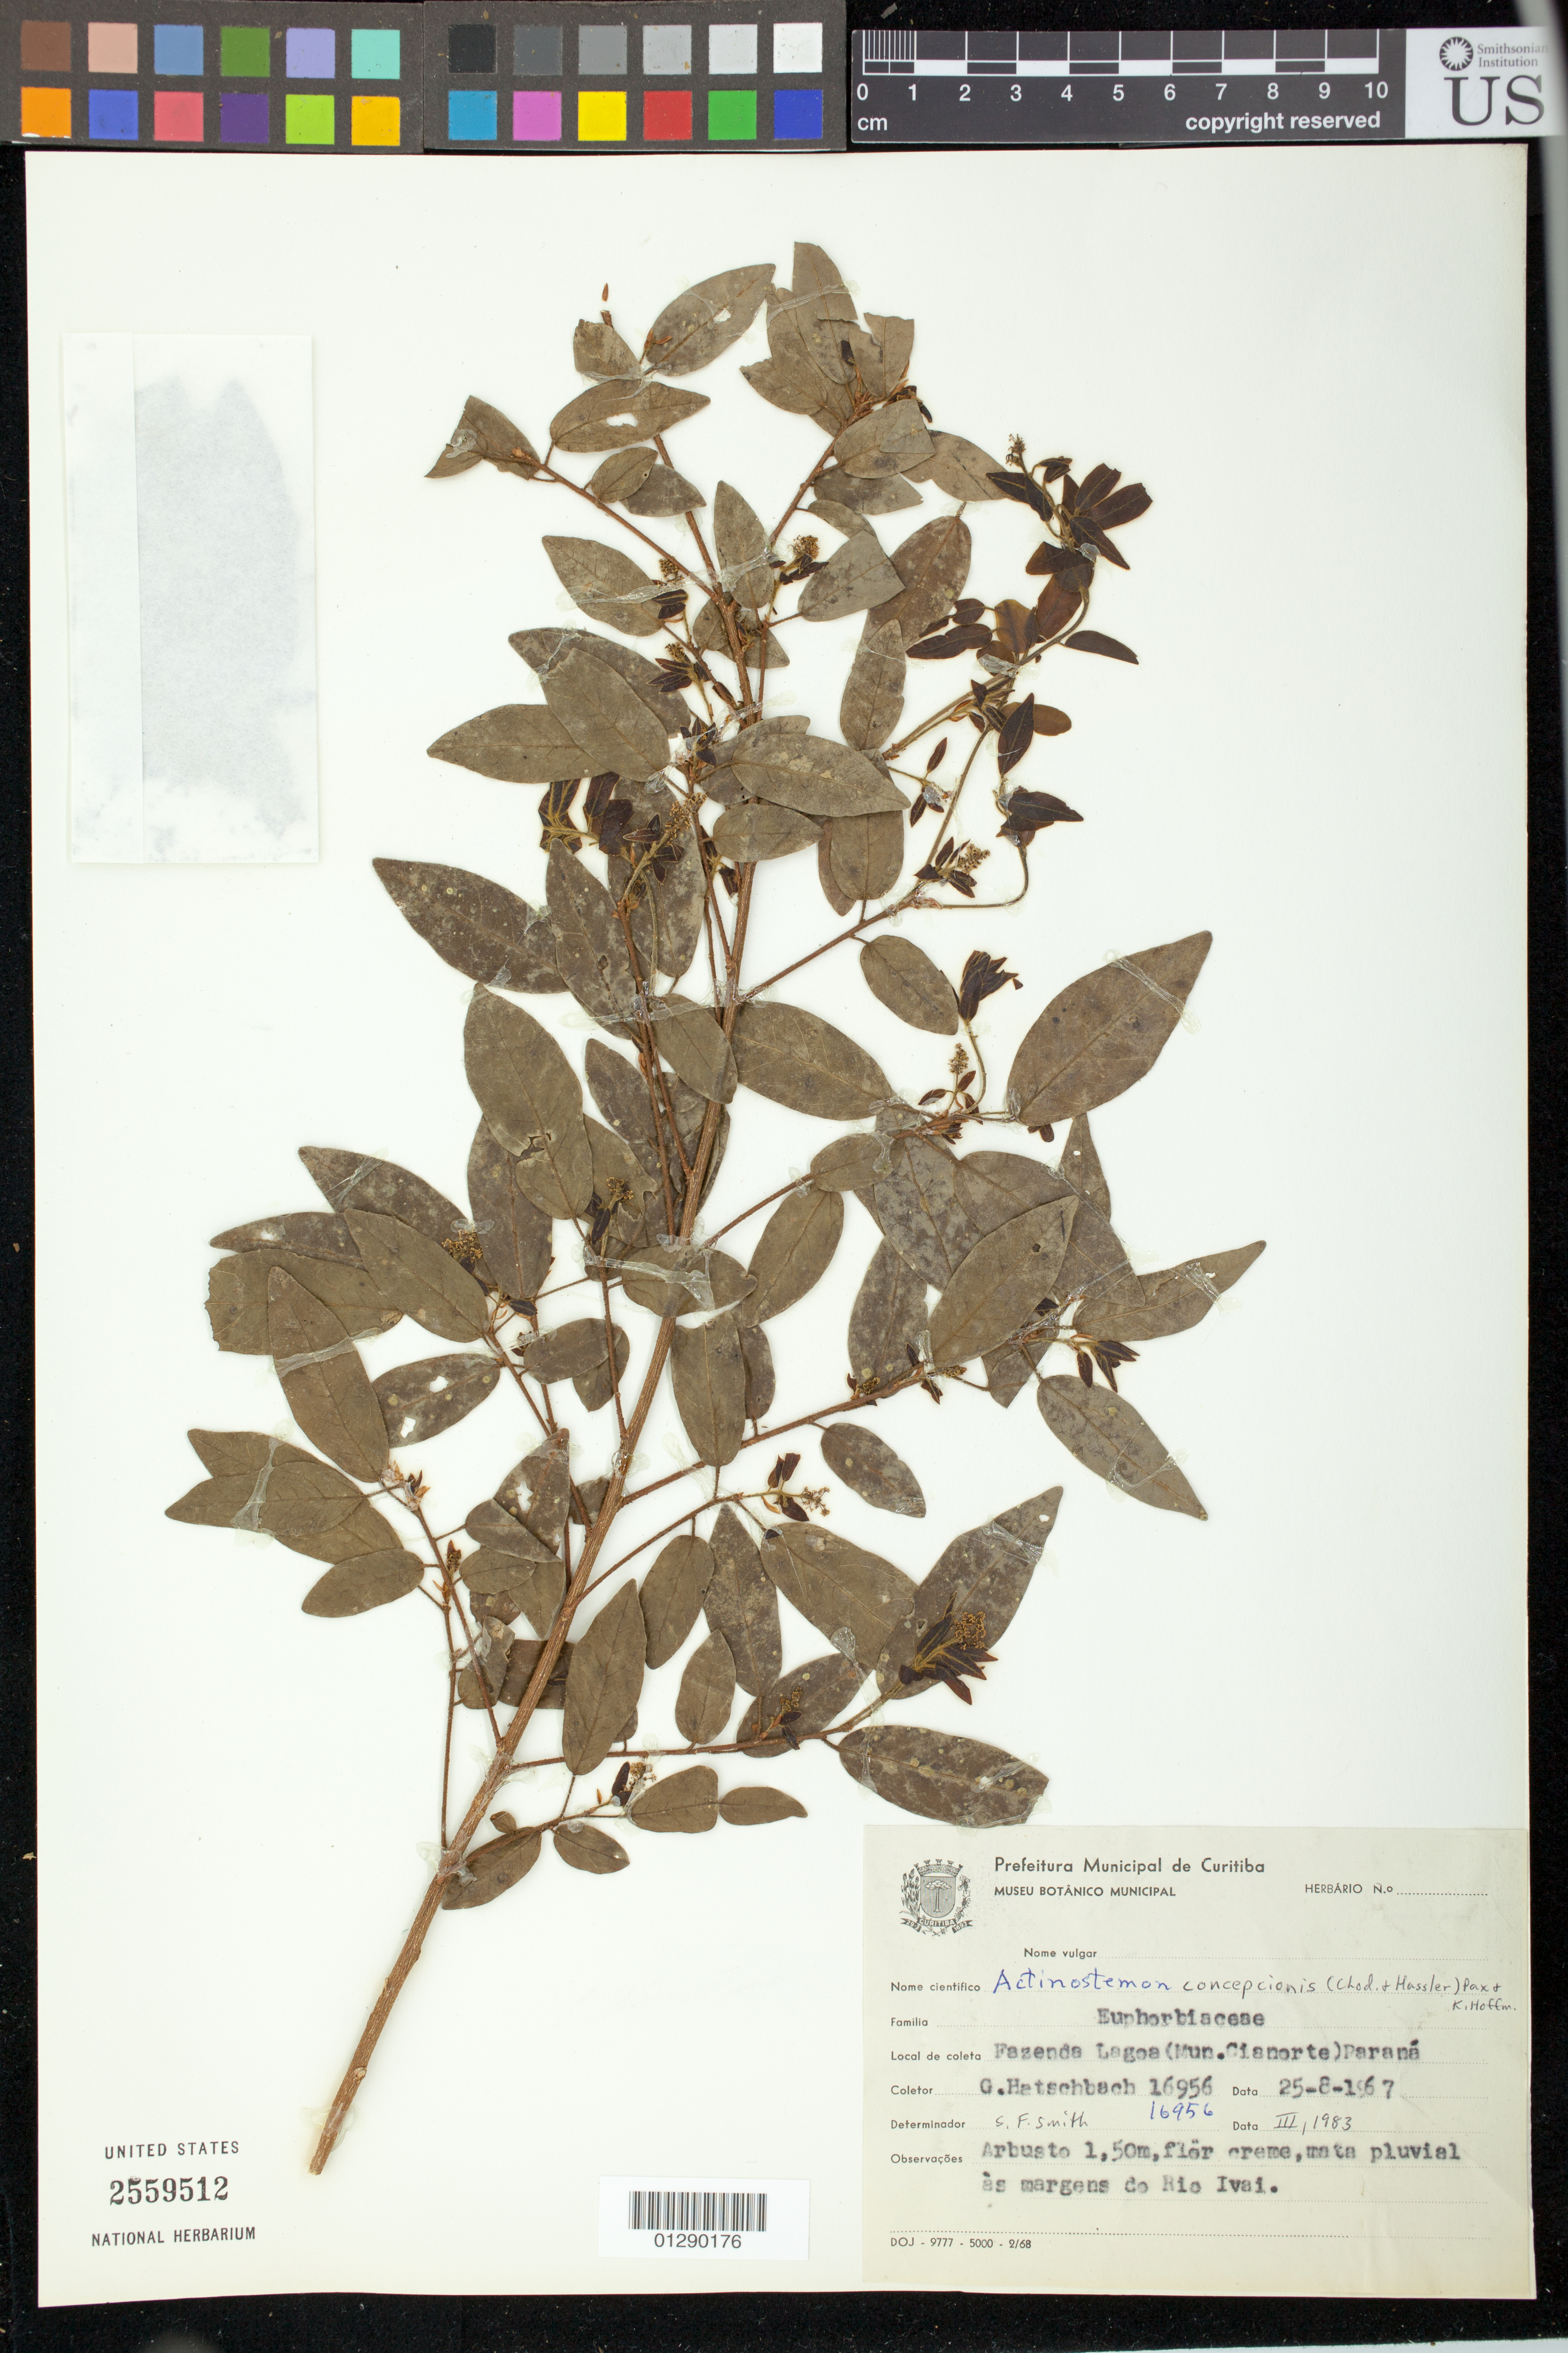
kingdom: Plantae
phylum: Tracheophyta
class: Magnoliopsida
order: Malpighiales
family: Euphorbiaceae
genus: Actinostemon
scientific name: Actinostemon concepcionis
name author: (Chodat & Hassl.) Hochr.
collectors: G. Hatschbach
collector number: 16956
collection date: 1967-08-25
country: Brazil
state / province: Paraná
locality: Fazenda Lagoa (Mun. Cianorte) Parana as margens do Rio Ivai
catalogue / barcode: US 2559512